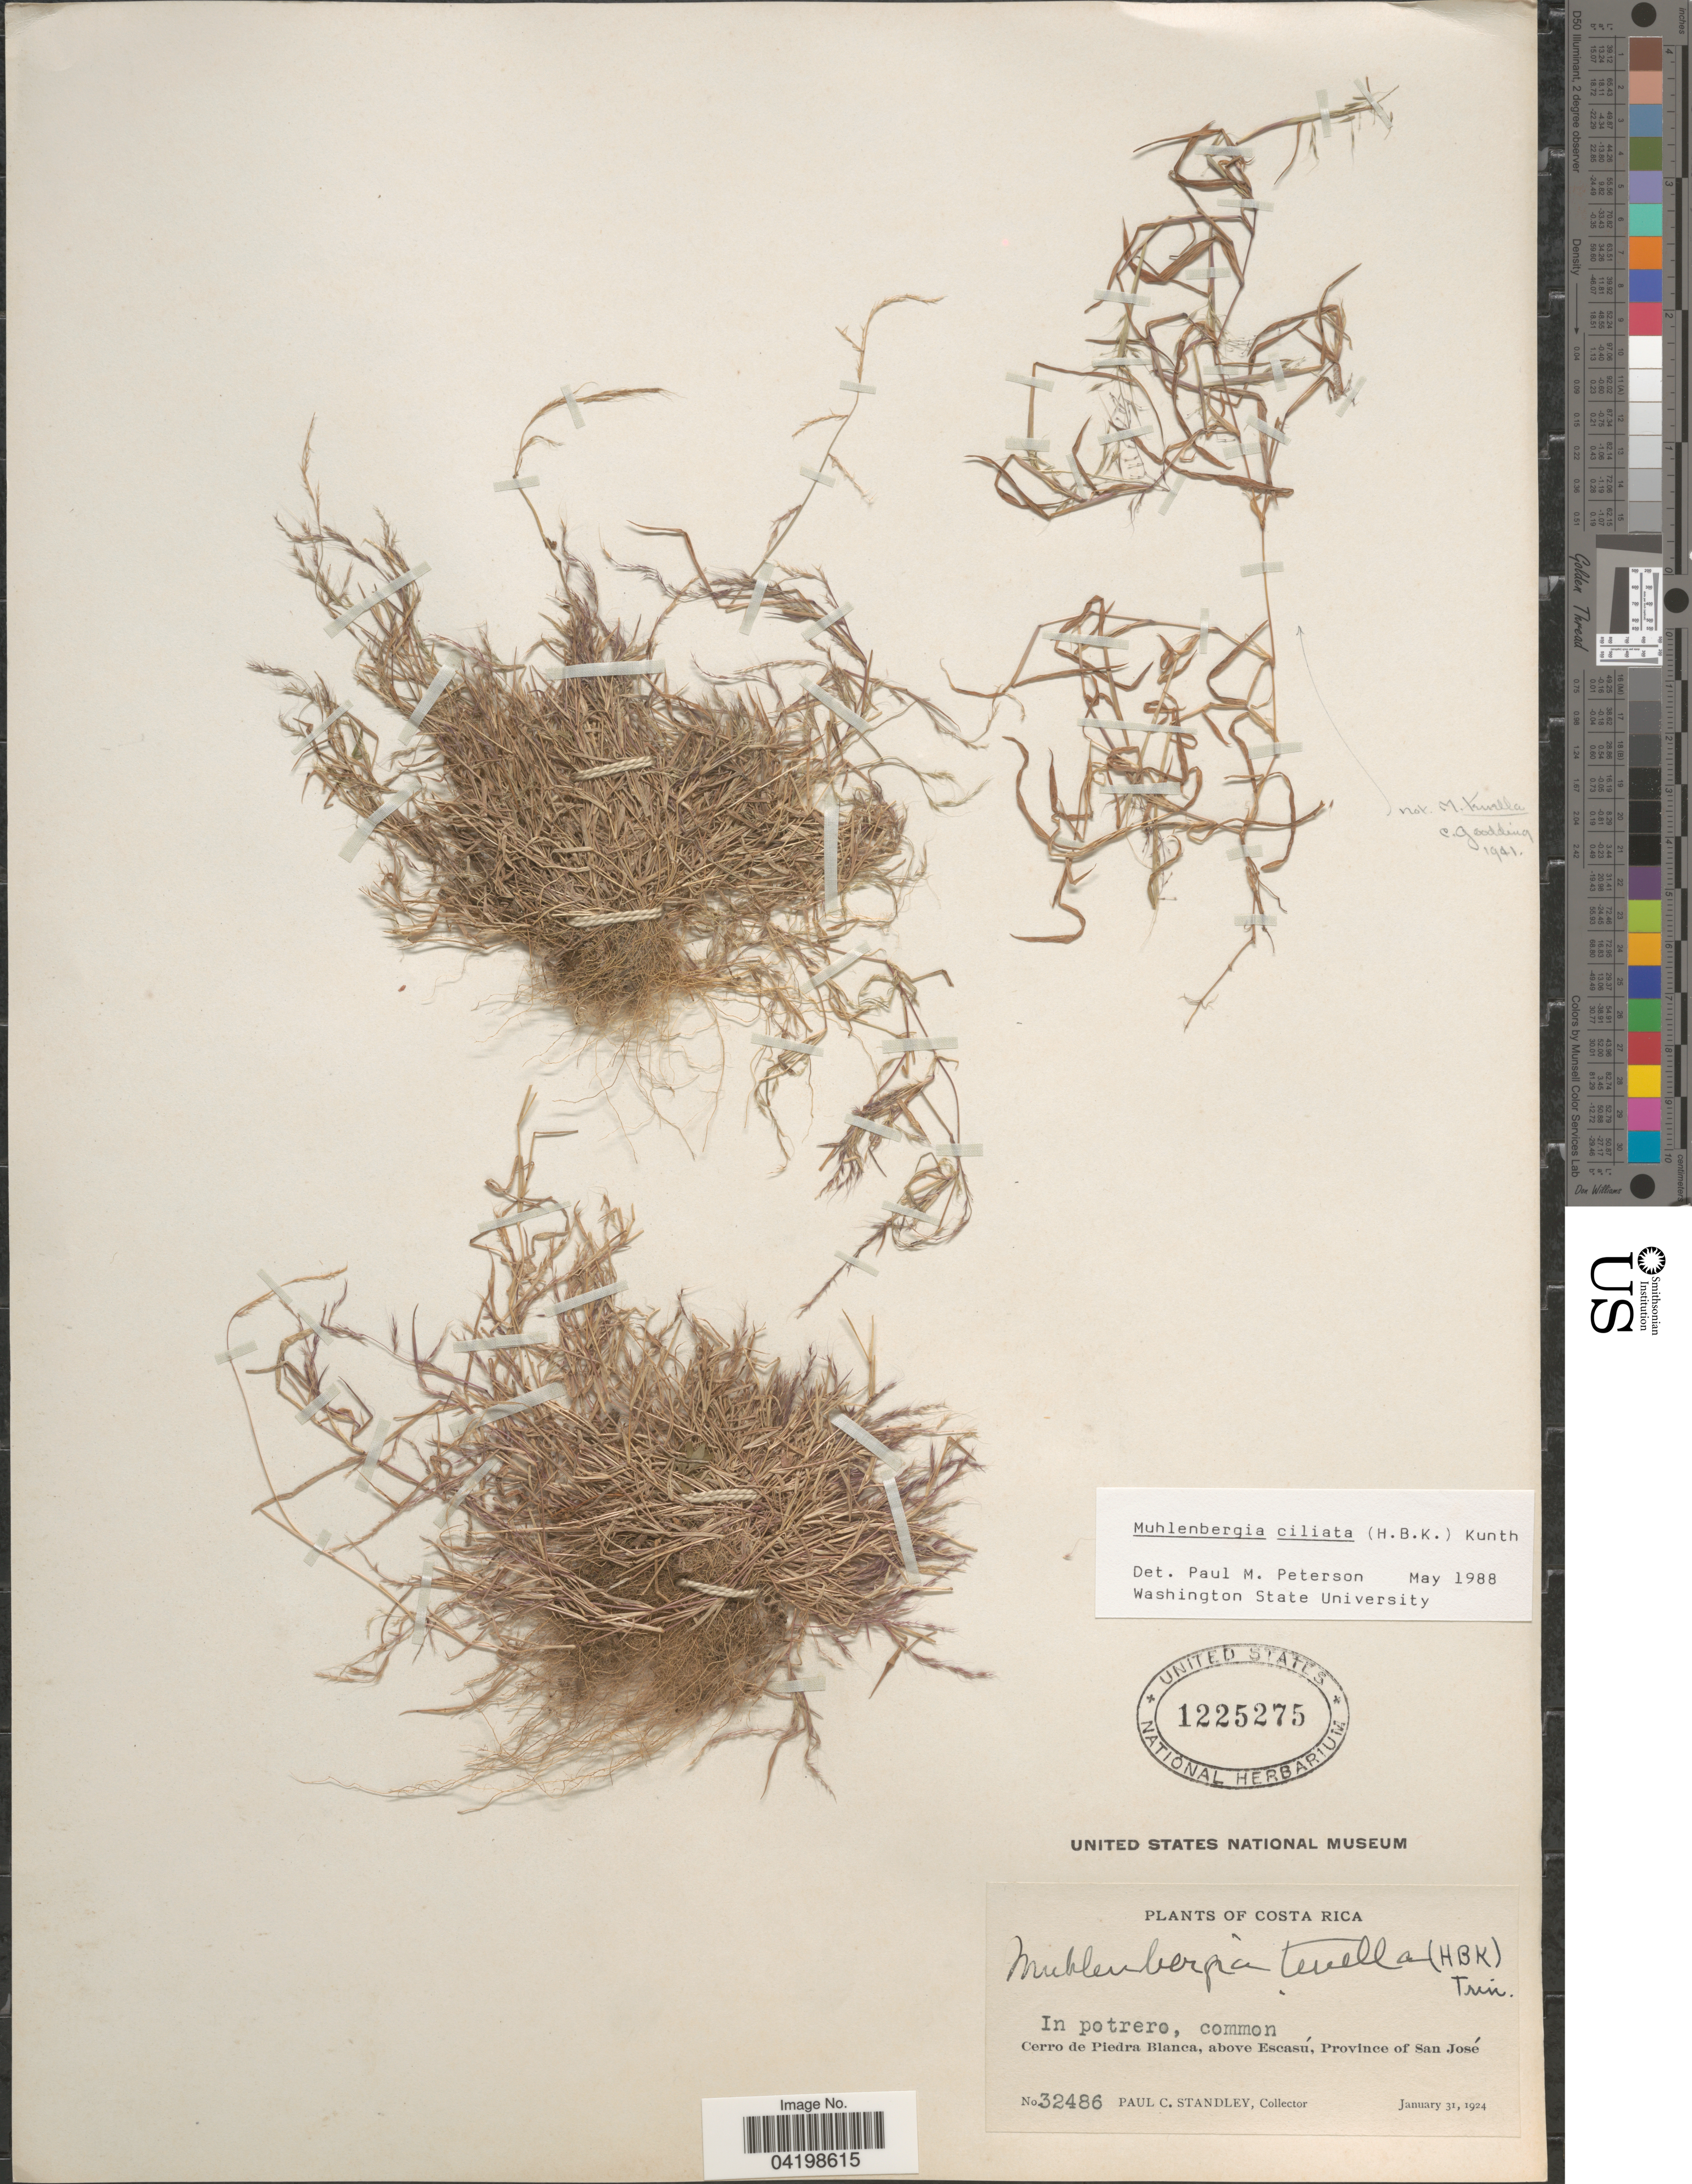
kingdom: Plantae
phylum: Tracheophyta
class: Liliopsida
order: Poales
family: Poaceae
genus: Muhlenbergia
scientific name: Muhlenbergia ciliata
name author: (Kunth) Trin.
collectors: P. C. Standley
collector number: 32486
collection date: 1924-01-31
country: Costa Rica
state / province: San José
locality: Cerro de Piedra Blanca, above Escasú.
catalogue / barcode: US 1225275